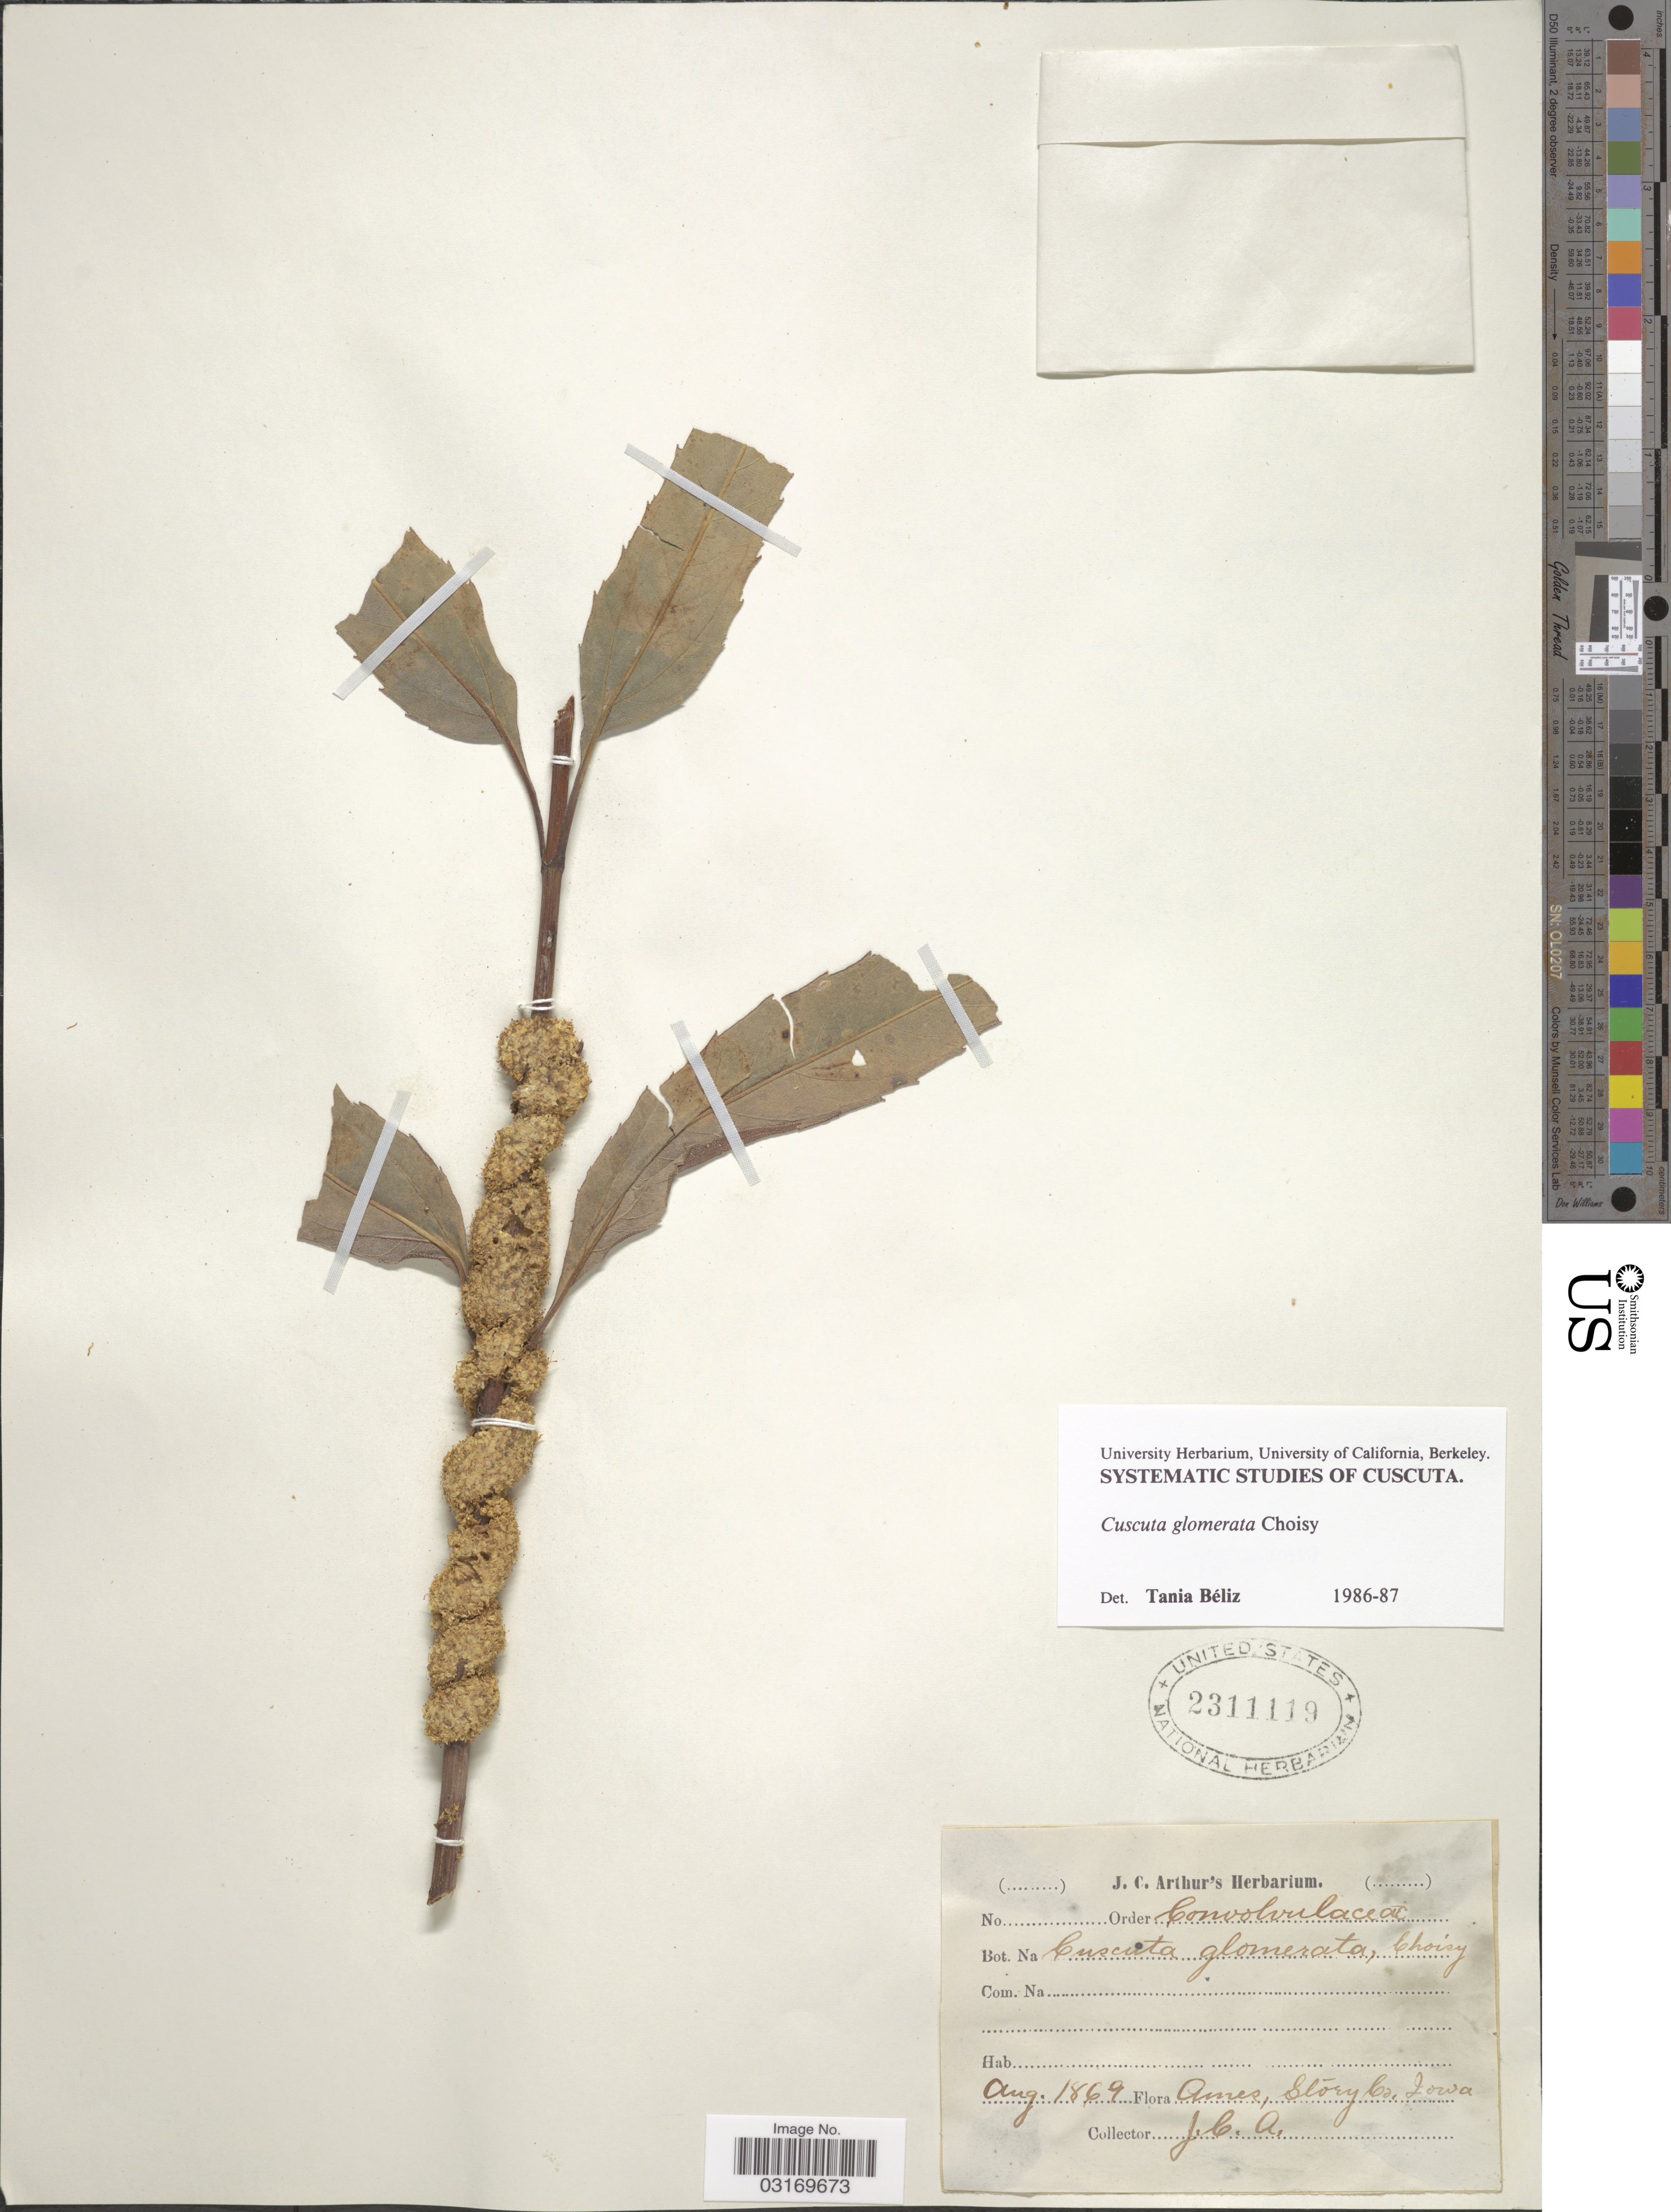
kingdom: Plantae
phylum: Tracheophyta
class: Magnoliopsida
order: Solanales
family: Convolvulaceae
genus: Cuscuta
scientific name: Cuscuta glomerata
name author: Chris.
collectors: J. C. Arthur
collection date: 1869-08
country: United States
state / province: Iowa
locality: Ames, Story Co.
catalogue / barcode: US 2311119